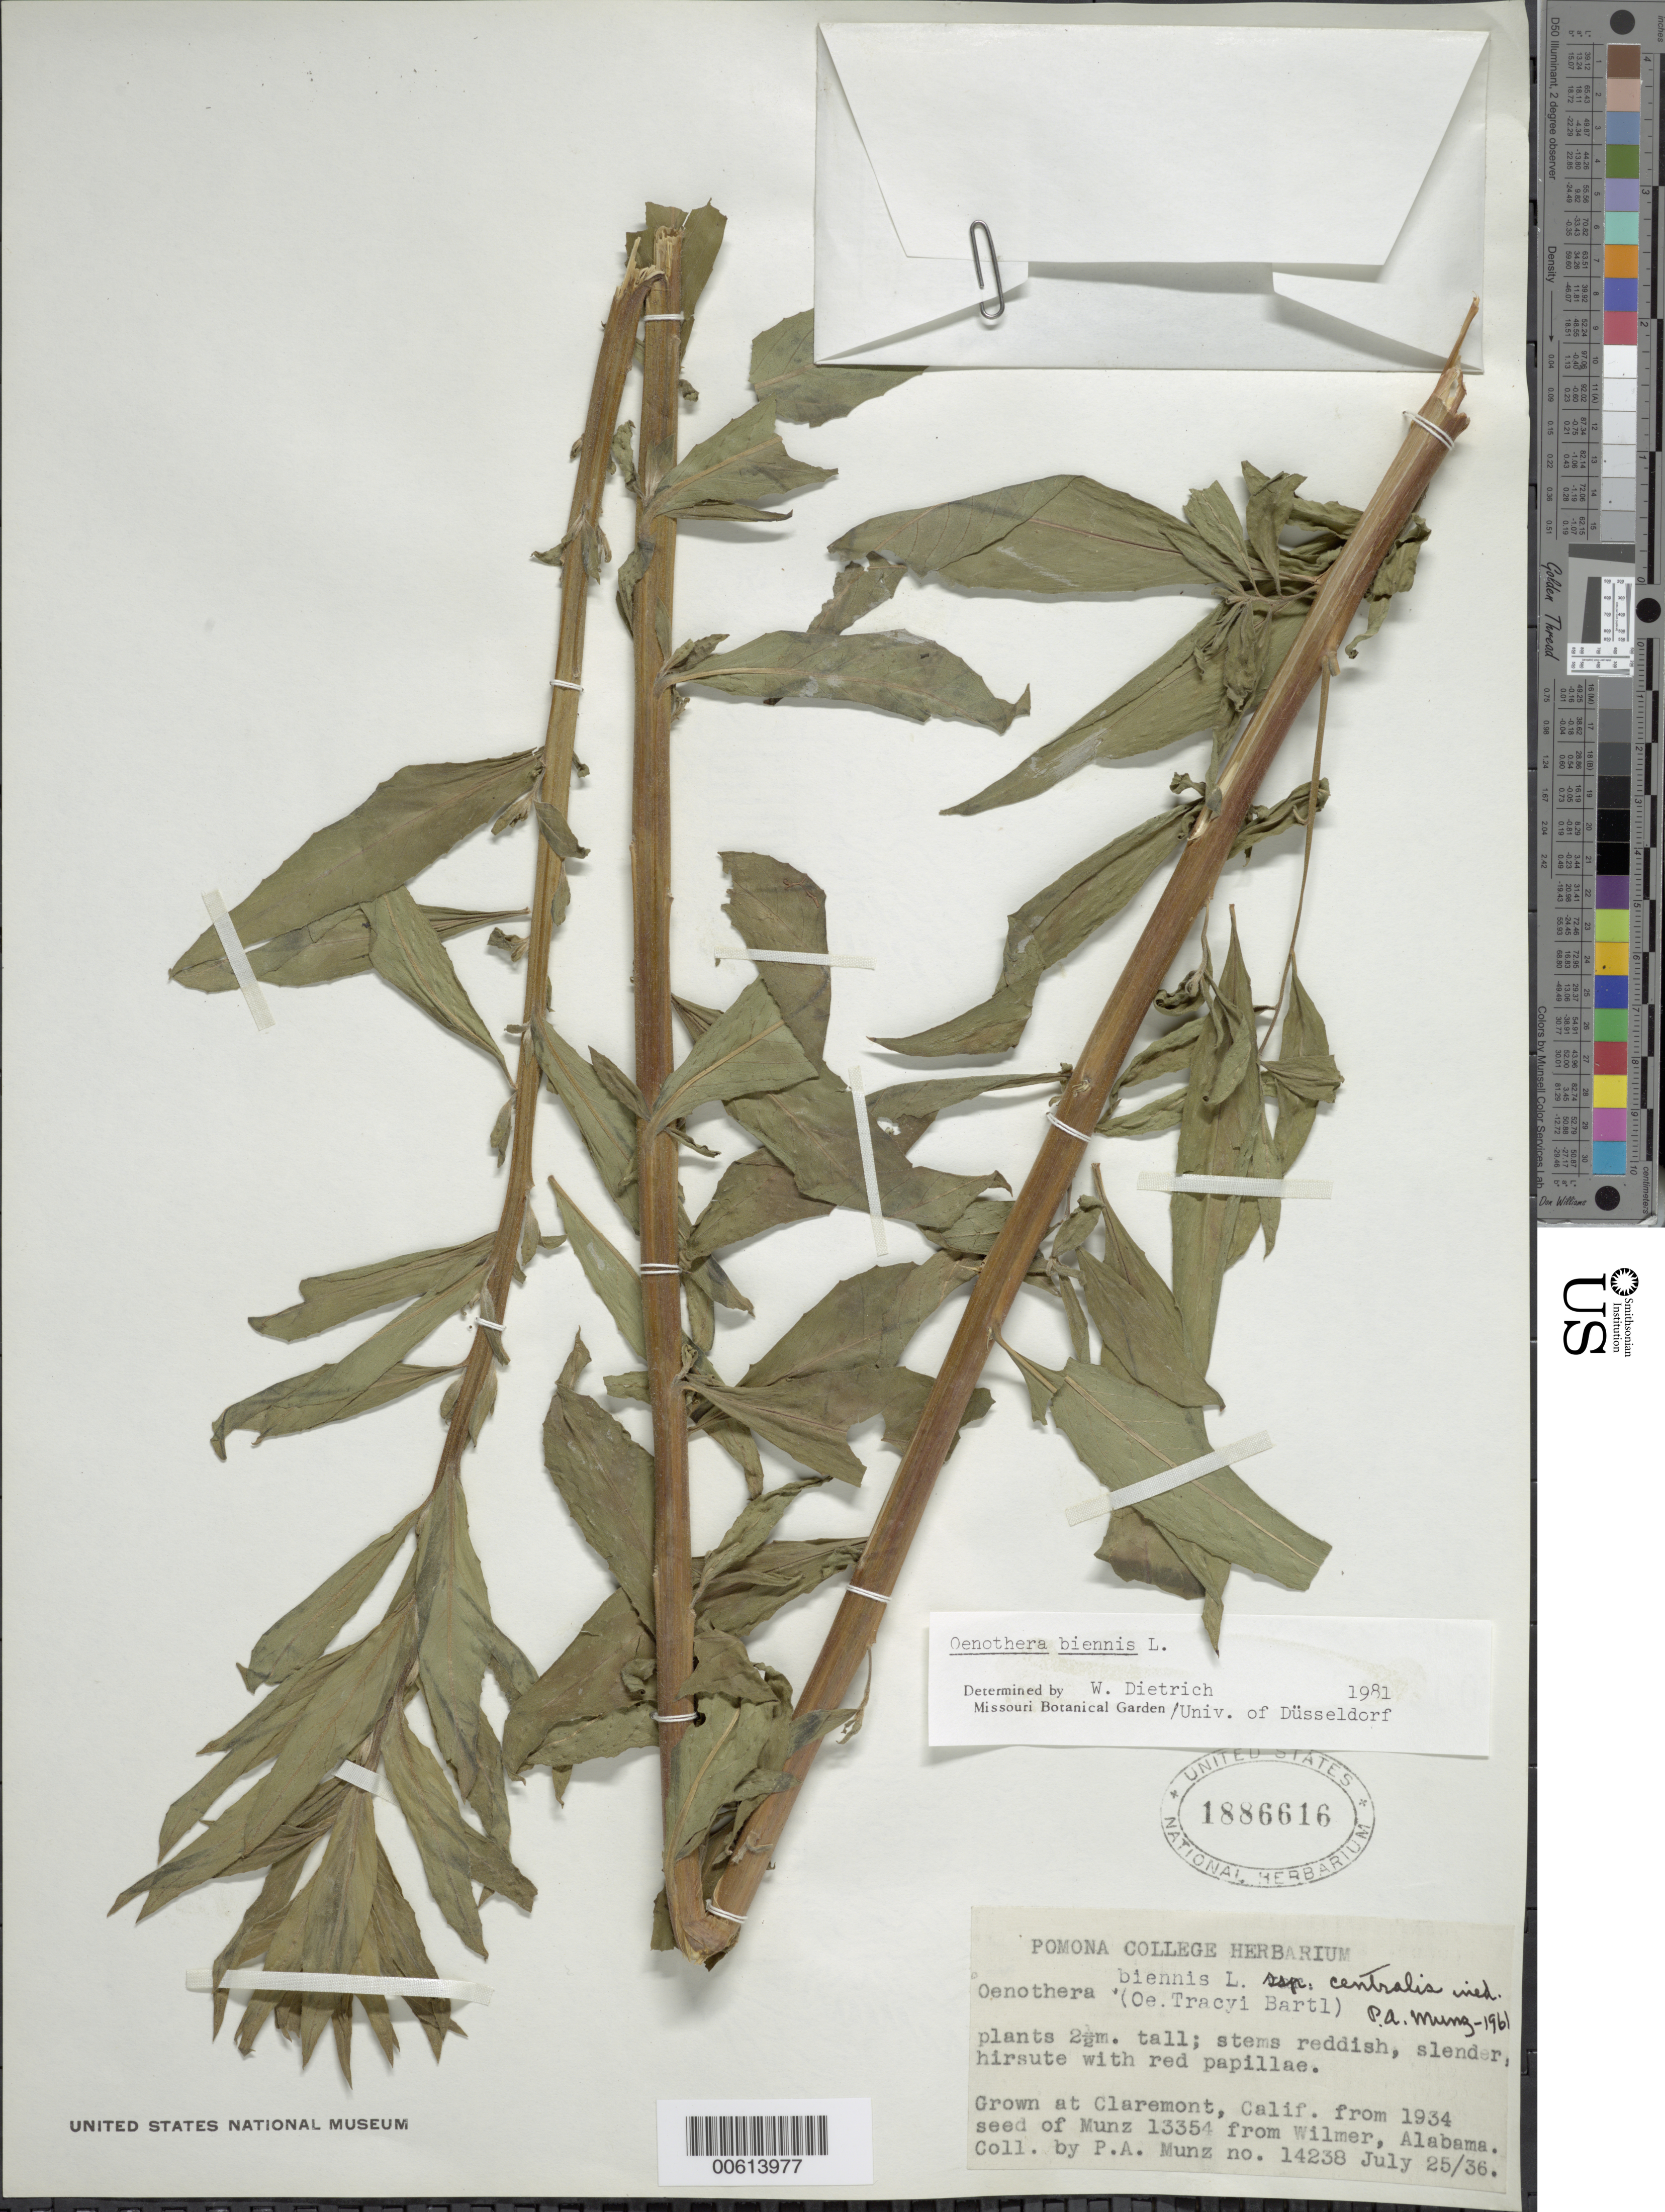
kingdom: Plantae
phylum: Tracheophyta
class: Magnoliopsida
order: Myrtales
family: Onagraceae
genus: Oenothera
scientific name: Oenothera biennis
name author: L.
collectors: P. A. Munz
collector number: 14238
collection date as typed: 25 Jul 1936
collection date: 1936-07-25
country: United States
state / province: California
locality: Claremont, Pomona College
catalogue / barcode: US 1886616